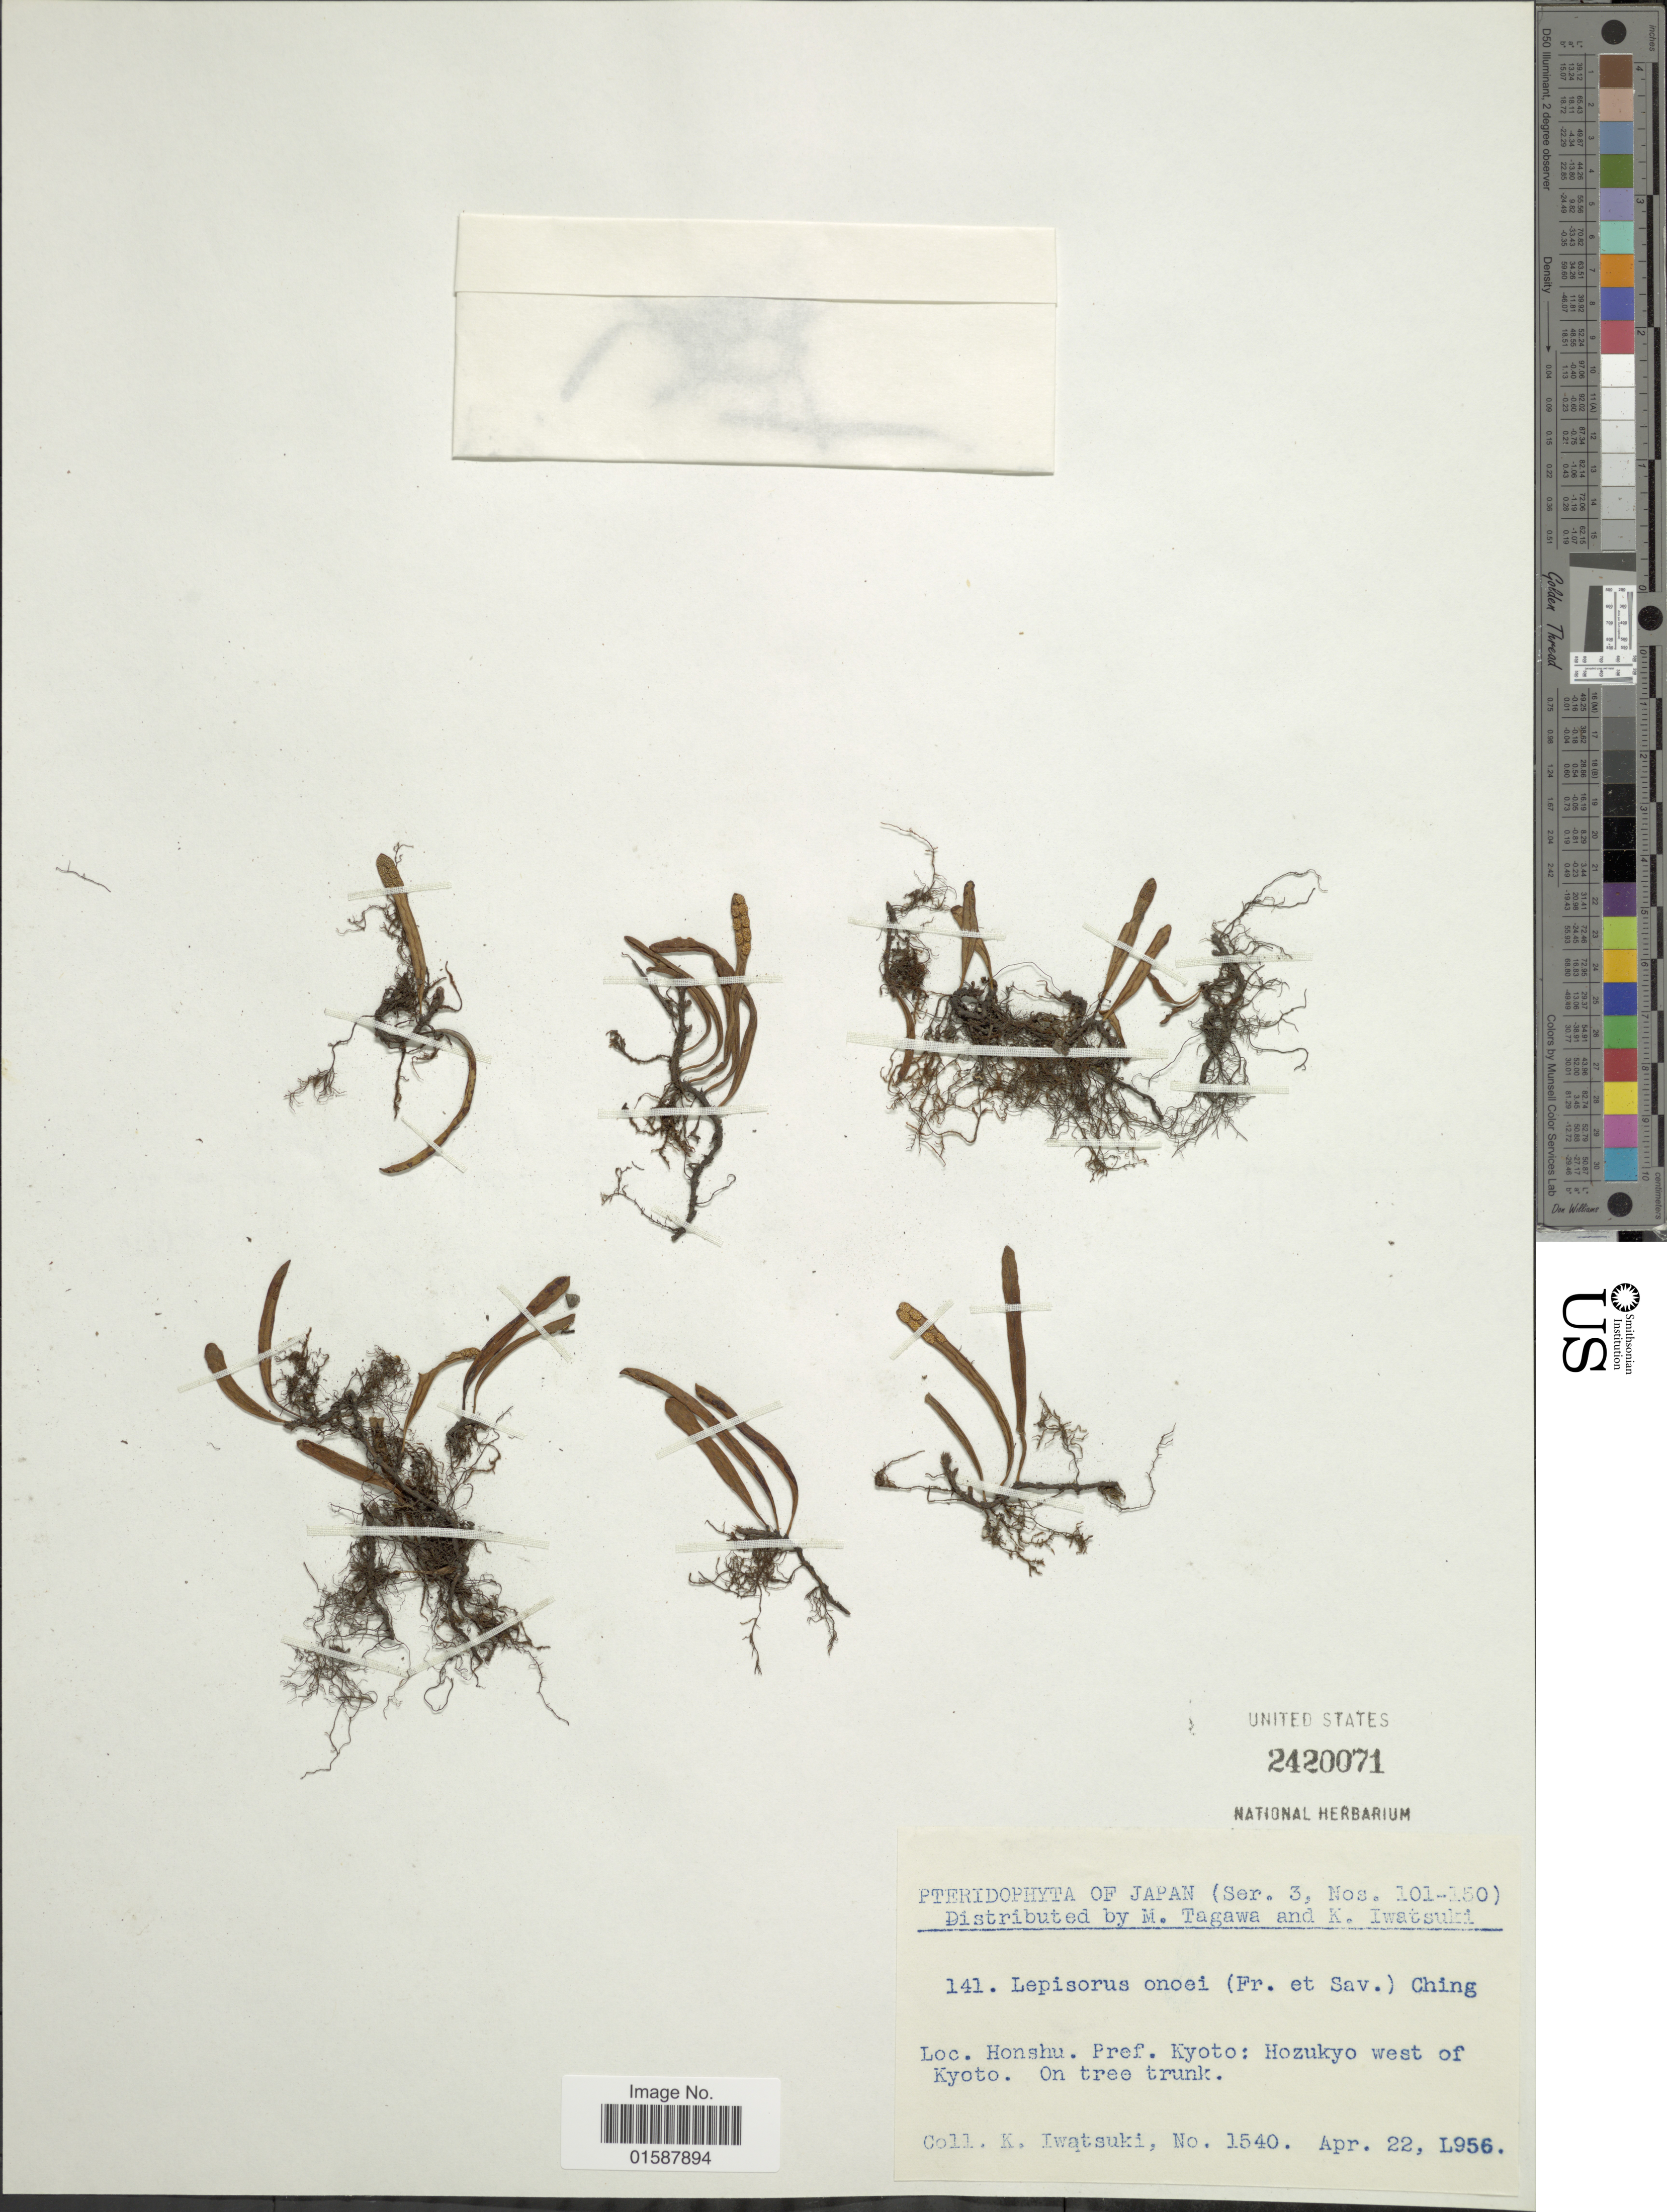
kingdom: Plantae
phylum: Tracheophyta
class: Polypodiopsida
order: Polypodiales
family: Polypodiaceae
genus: Lepisorus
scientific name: Lepisorus onoei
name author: Ching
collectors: K. Iwatsuki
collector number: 1540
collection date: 1956-04-22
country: Japan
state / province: Kyoto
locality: Honshu. Pref. Kyoto: Hozukyo west of Kyoto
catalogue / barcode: US 2420071